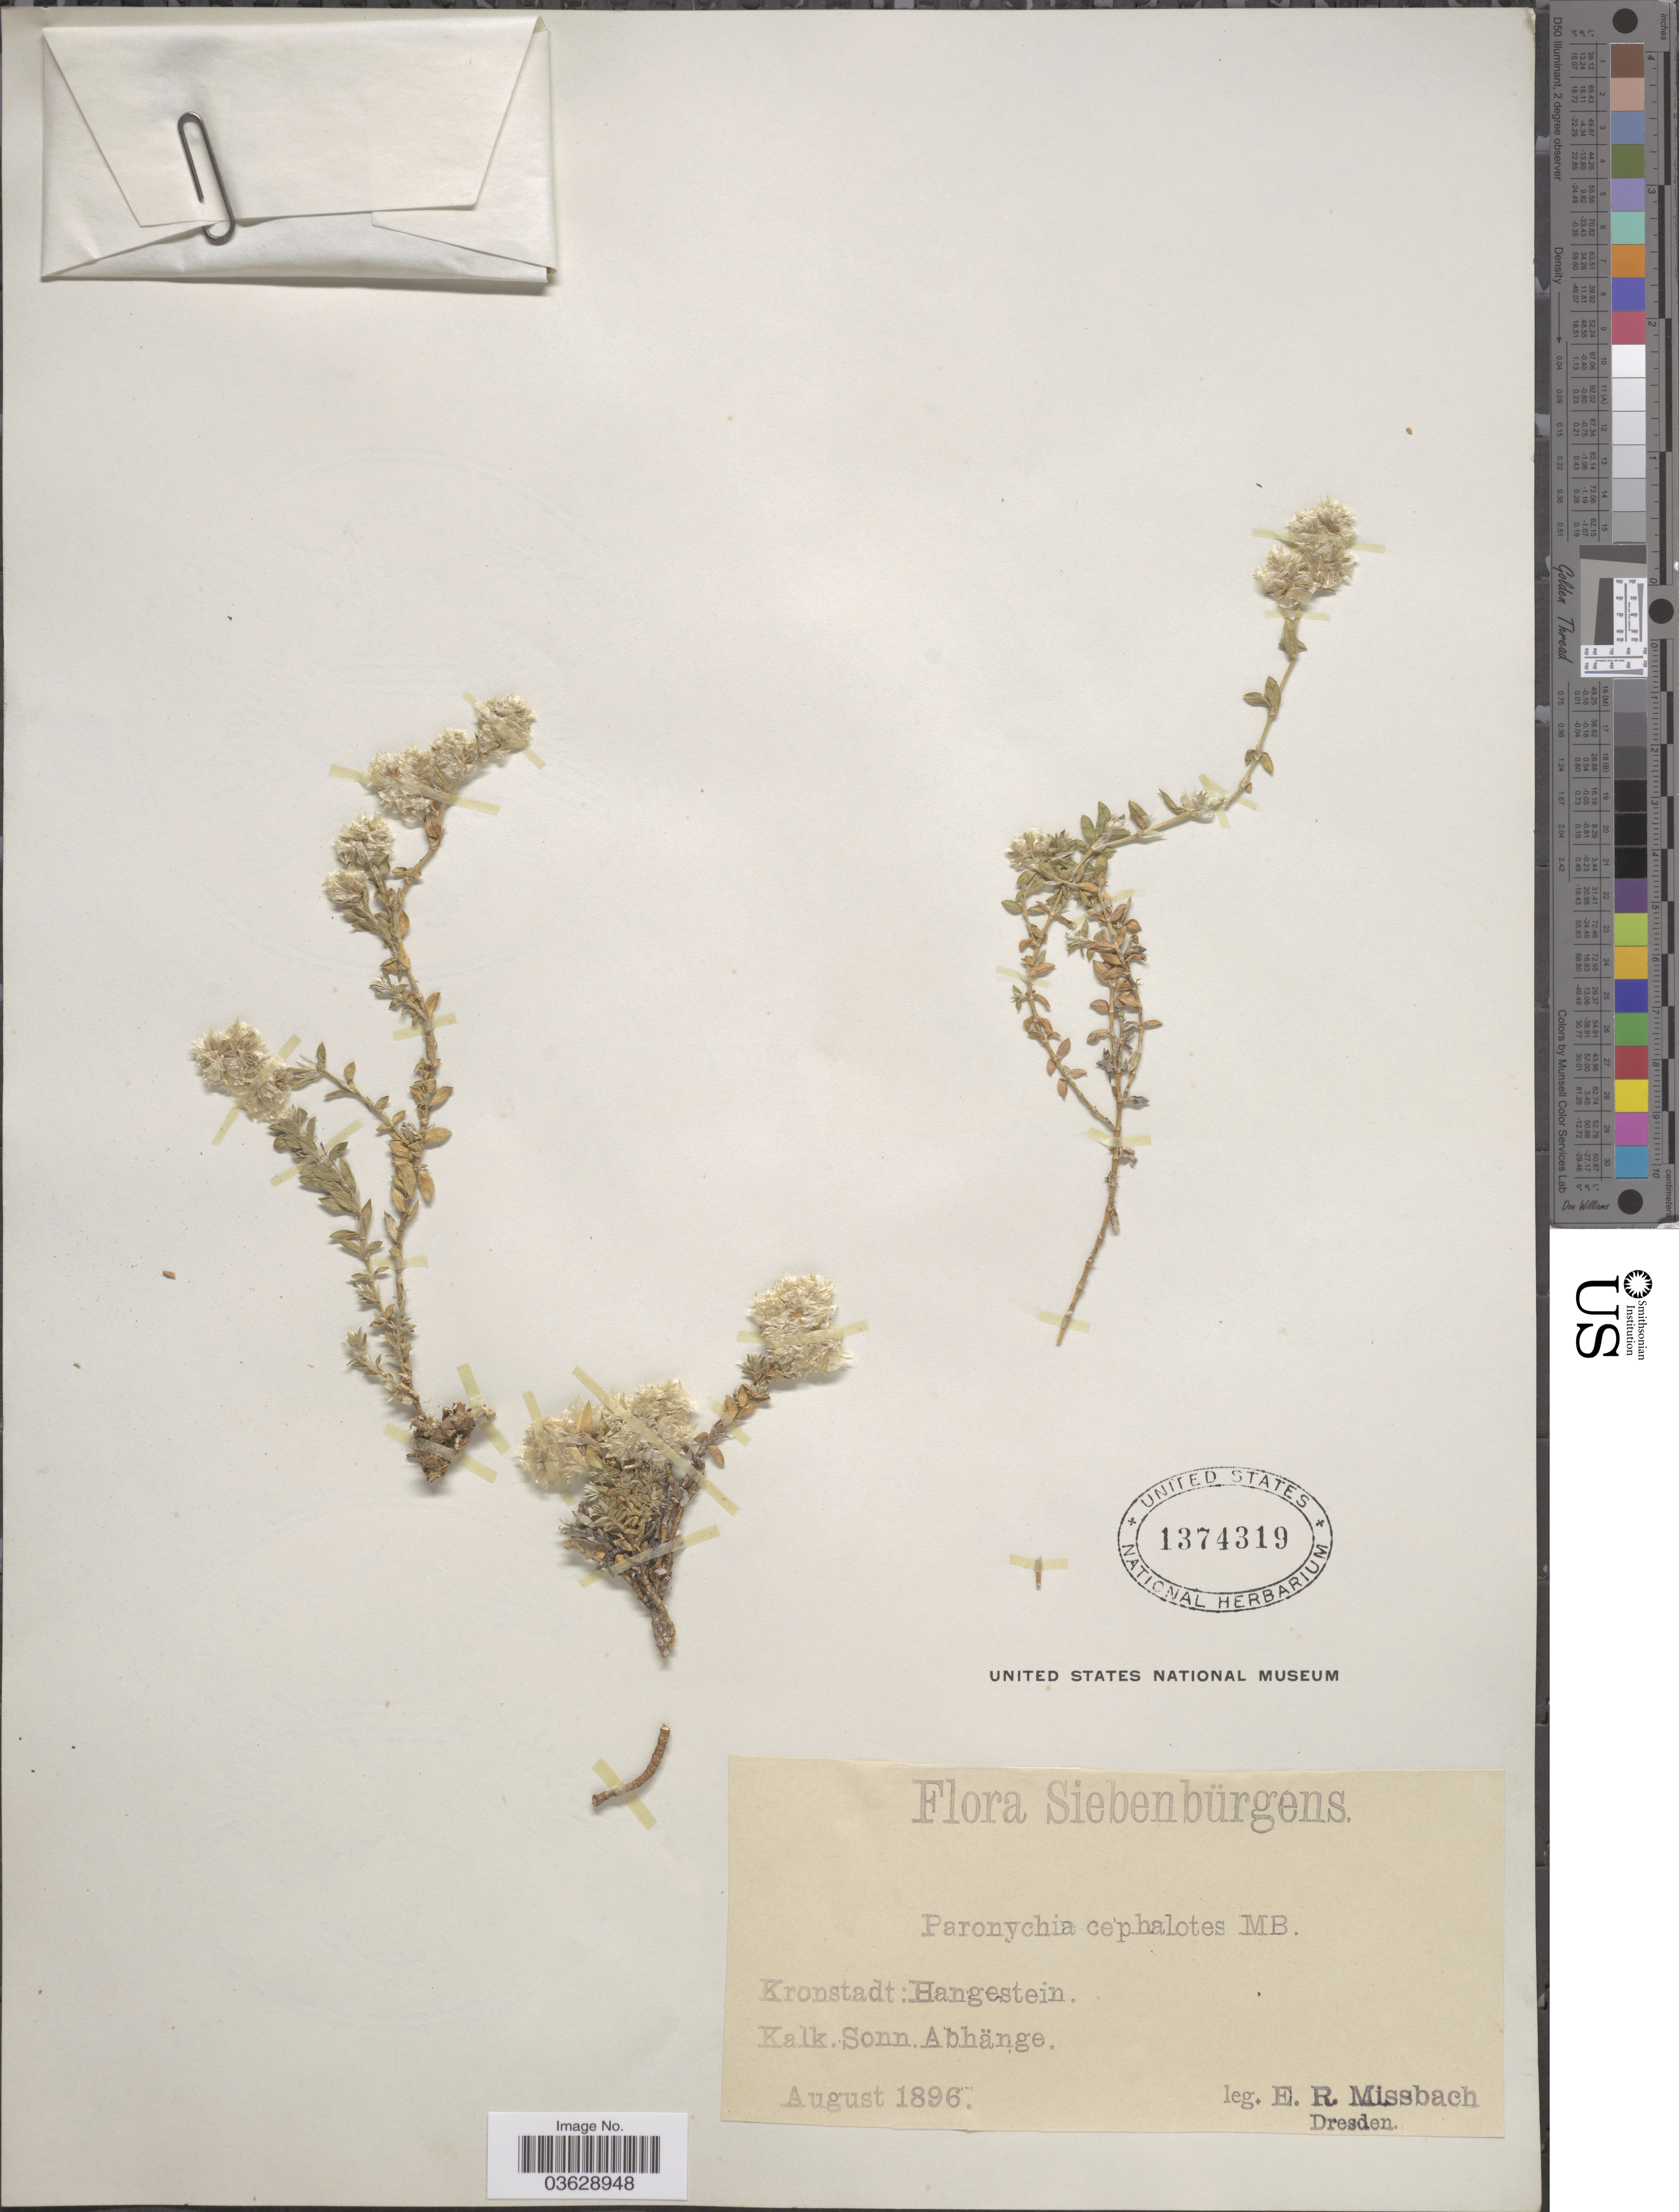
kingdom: Plantae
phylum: Tracheophyta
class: Magnoliopsida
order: Caryophyllales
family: Caryophyllaceae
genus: Paronychia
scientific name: Paronychia cephalotes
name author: (M. Bieb.) Besser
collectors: E. Missbach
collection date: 1896-08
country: Romania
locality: Siebenbürgens. Kronstadt: Hangestein. Kalk.Sonn.Abhänge.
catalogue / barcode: US 1374319